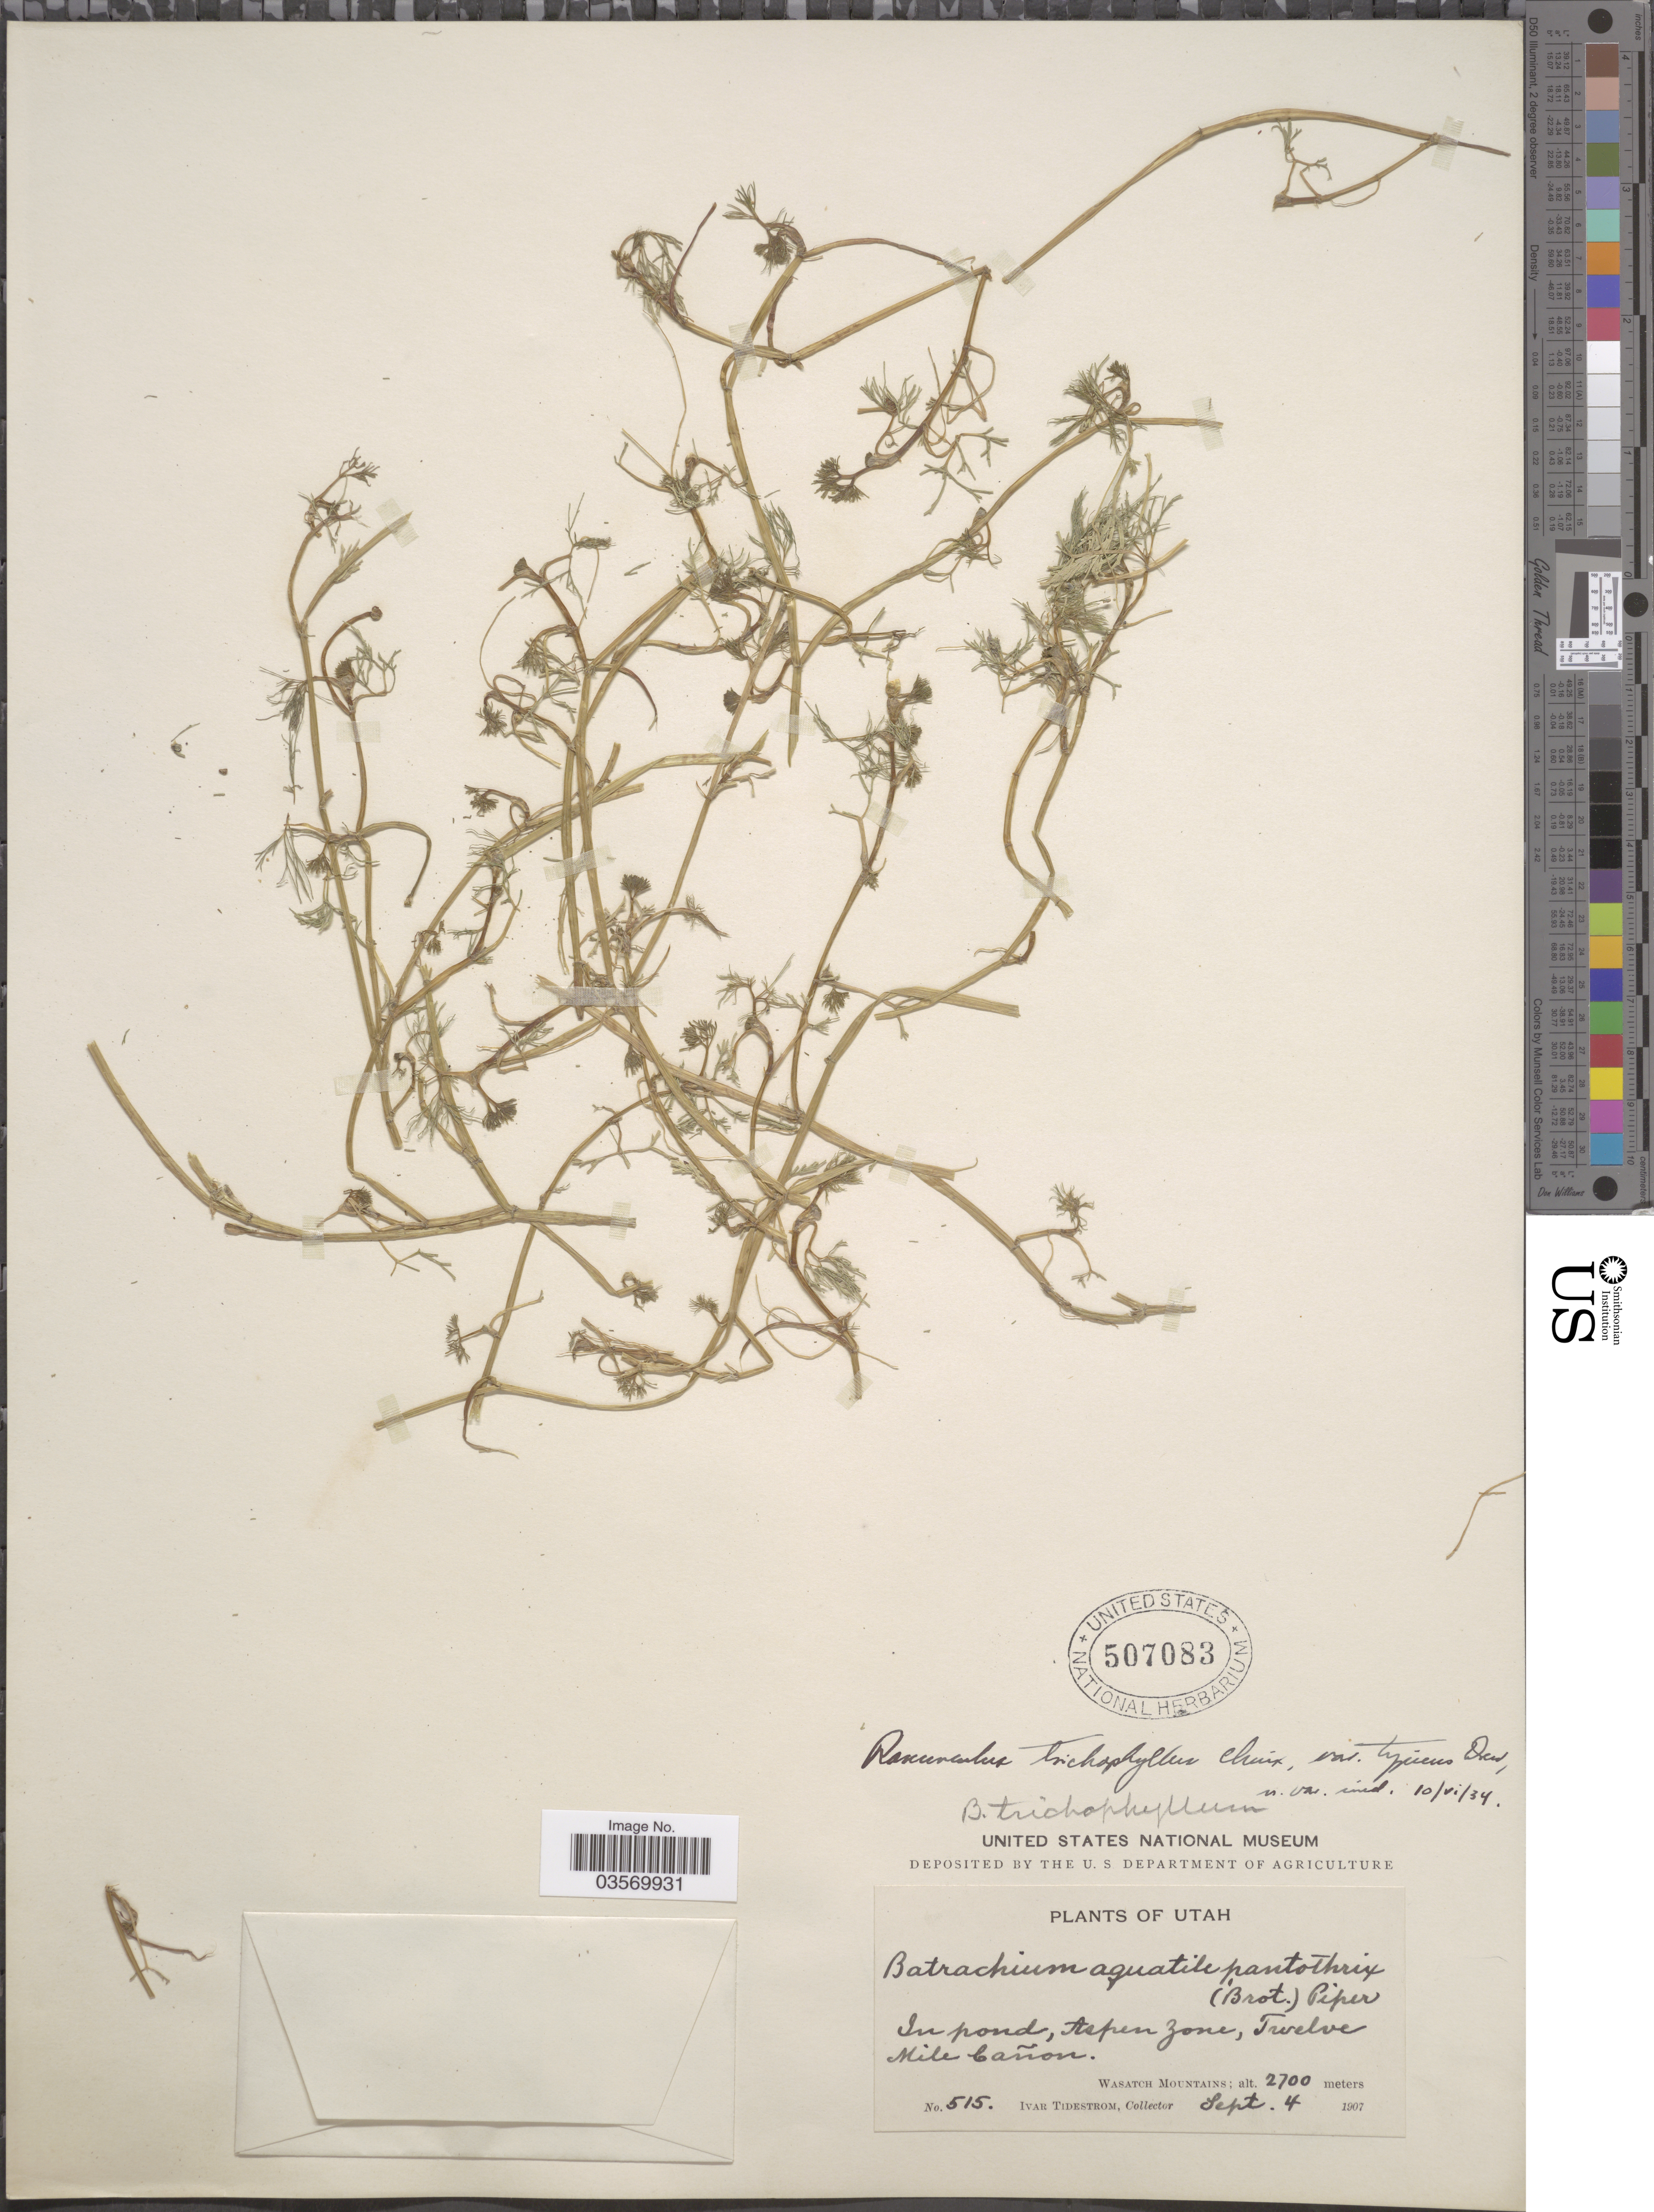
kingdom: Plantae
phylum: Tracheophyta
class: Magnoliopsida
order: Ranunculales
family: Ranunculaceae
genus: Ranunculus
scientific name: Ranunculus trichophyllus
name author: Chaix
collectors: I. F. Tidestrom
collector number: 515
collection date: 1907-09-04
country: United States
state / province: Utah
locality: Aspen Zone, Twelve Mile Cañon. Wasatch Mountains.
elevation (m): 2700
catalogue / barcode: US 507083